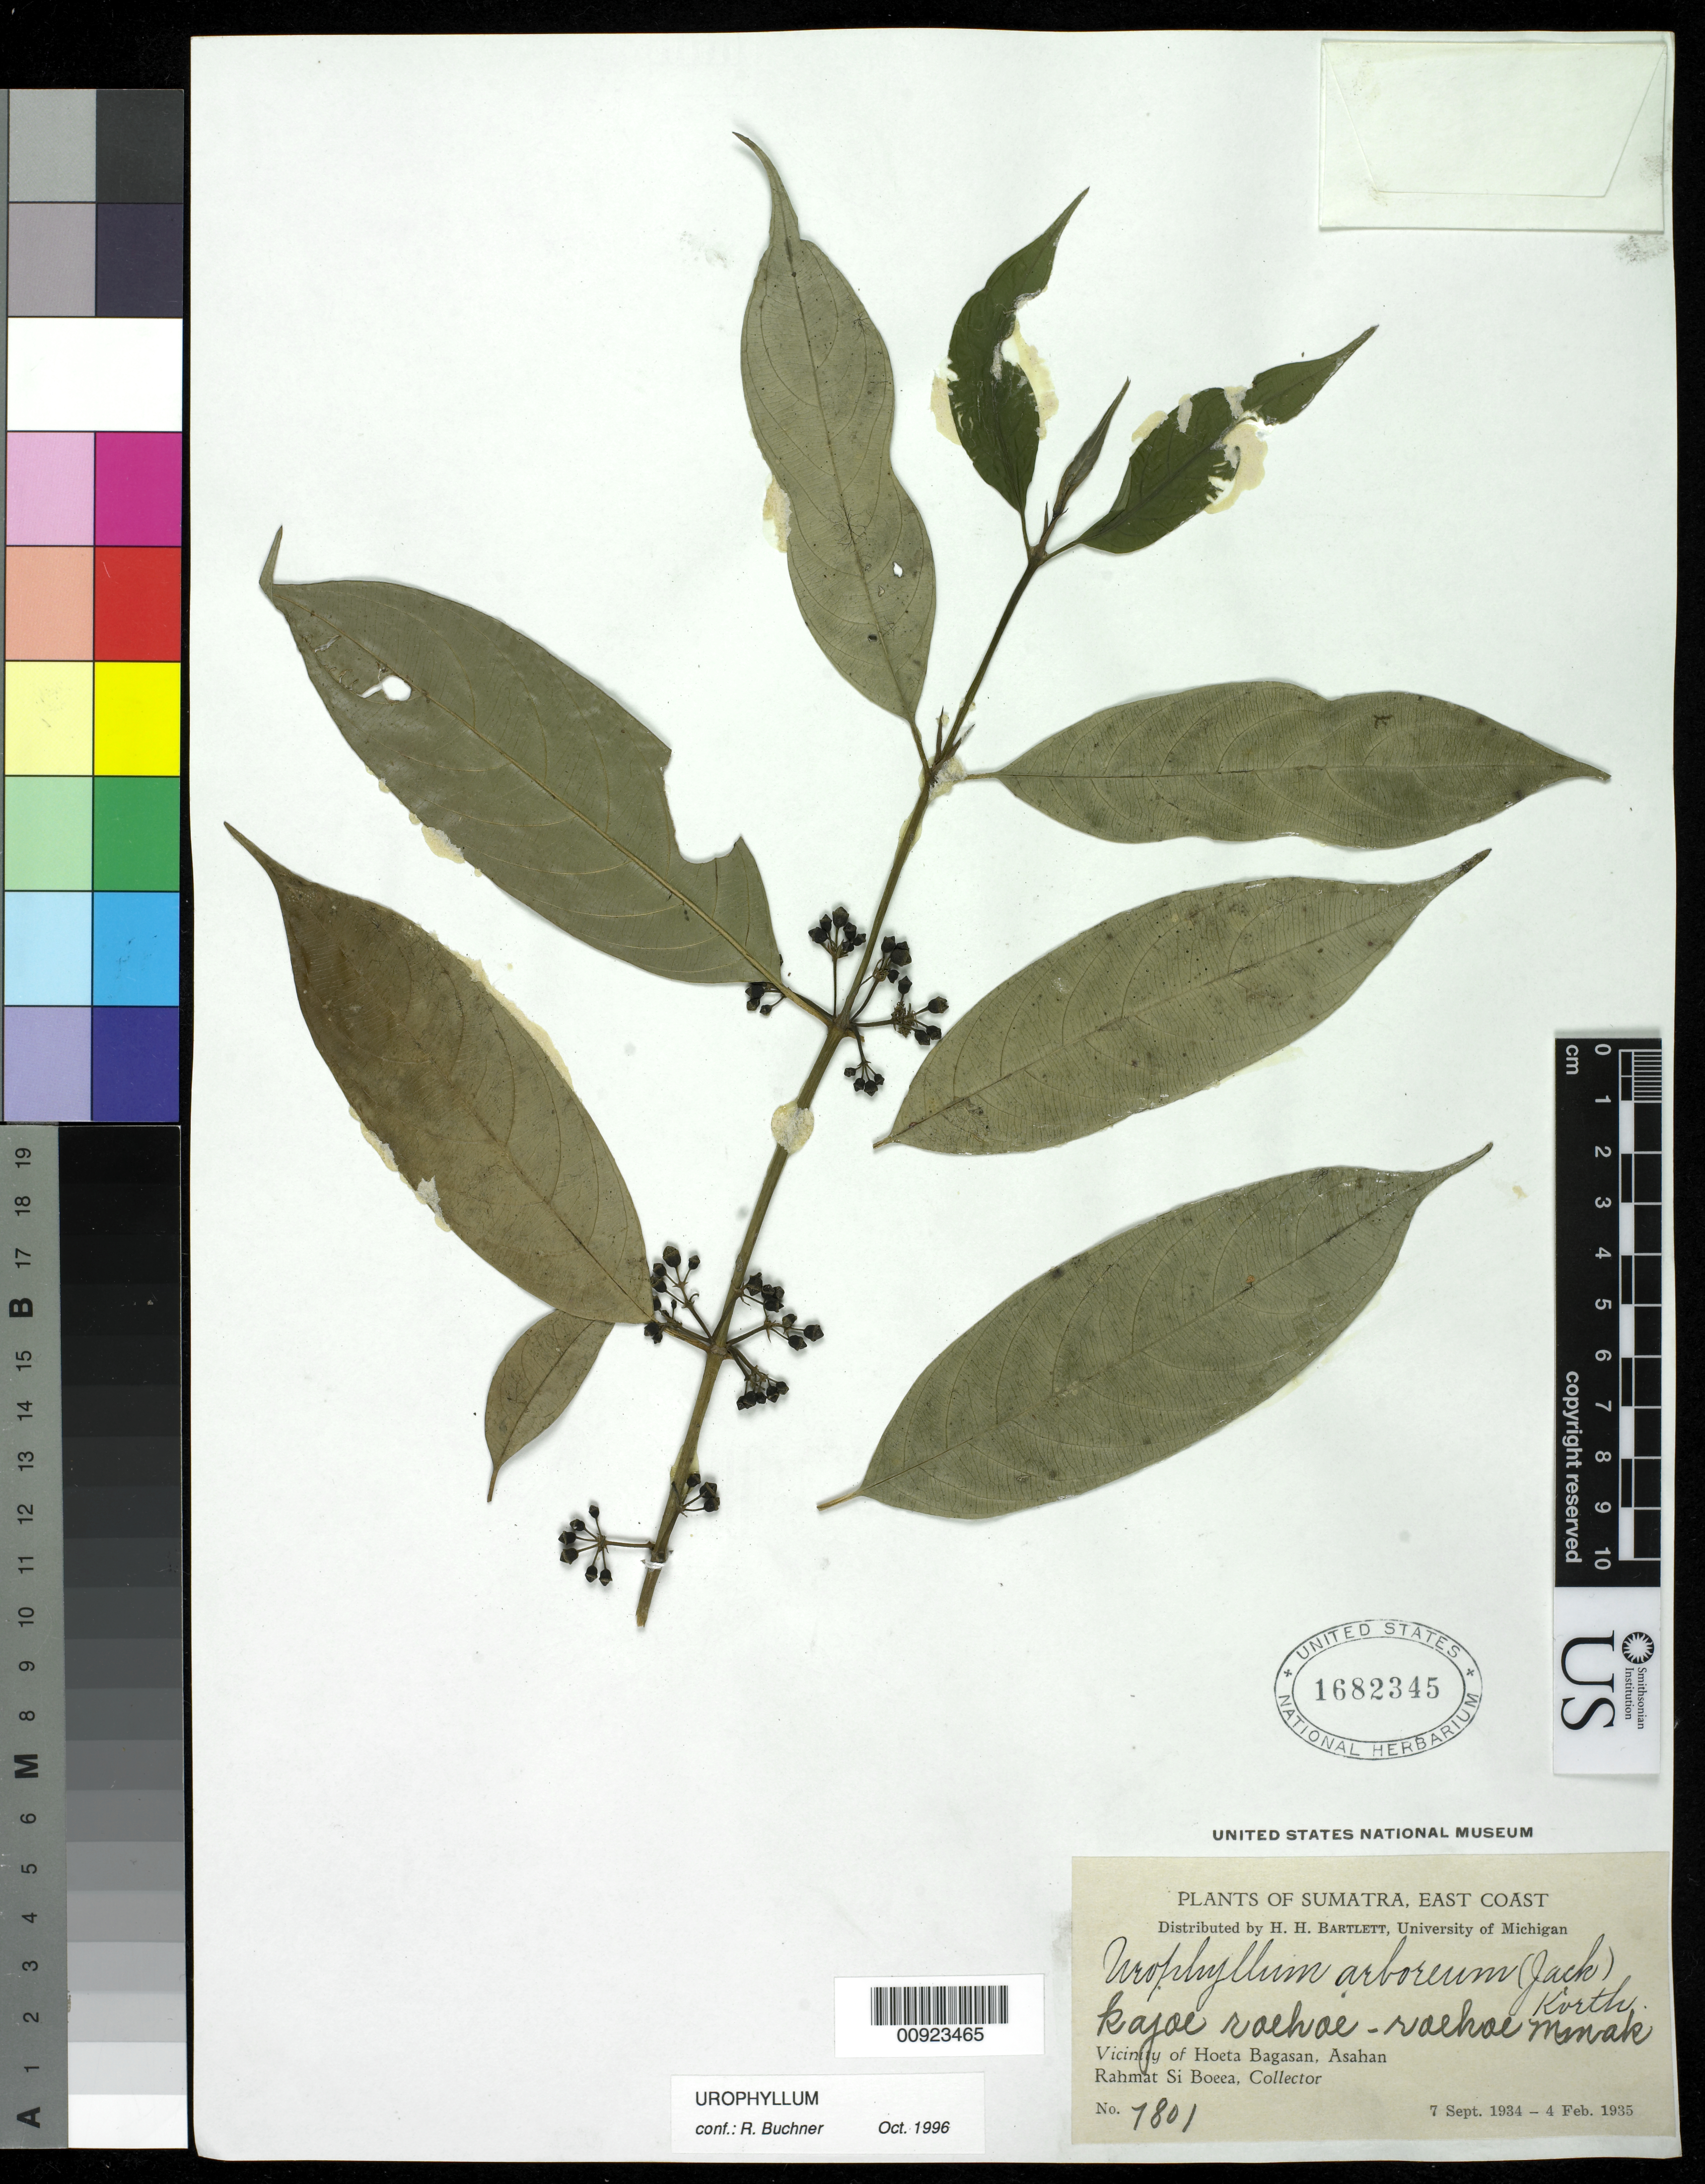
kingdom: Plantae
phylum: Tracheophyta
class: Magnoliopsida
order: Gentianales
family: Rubiaceae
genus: Urophyllum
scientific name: Urophyllum arboreum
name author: (Reinw. ex Blume) Korth.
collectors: Rahmat Si Boeea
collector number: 7801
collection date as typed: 07 Sep 1934 to 04 Feb 1935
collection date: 1934-09-07/1935-02-04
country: Indonesia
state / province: Sumatra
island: Sumatra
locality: vicinity of Hoeta Bagasan, Asahan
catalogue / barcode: US 1682345